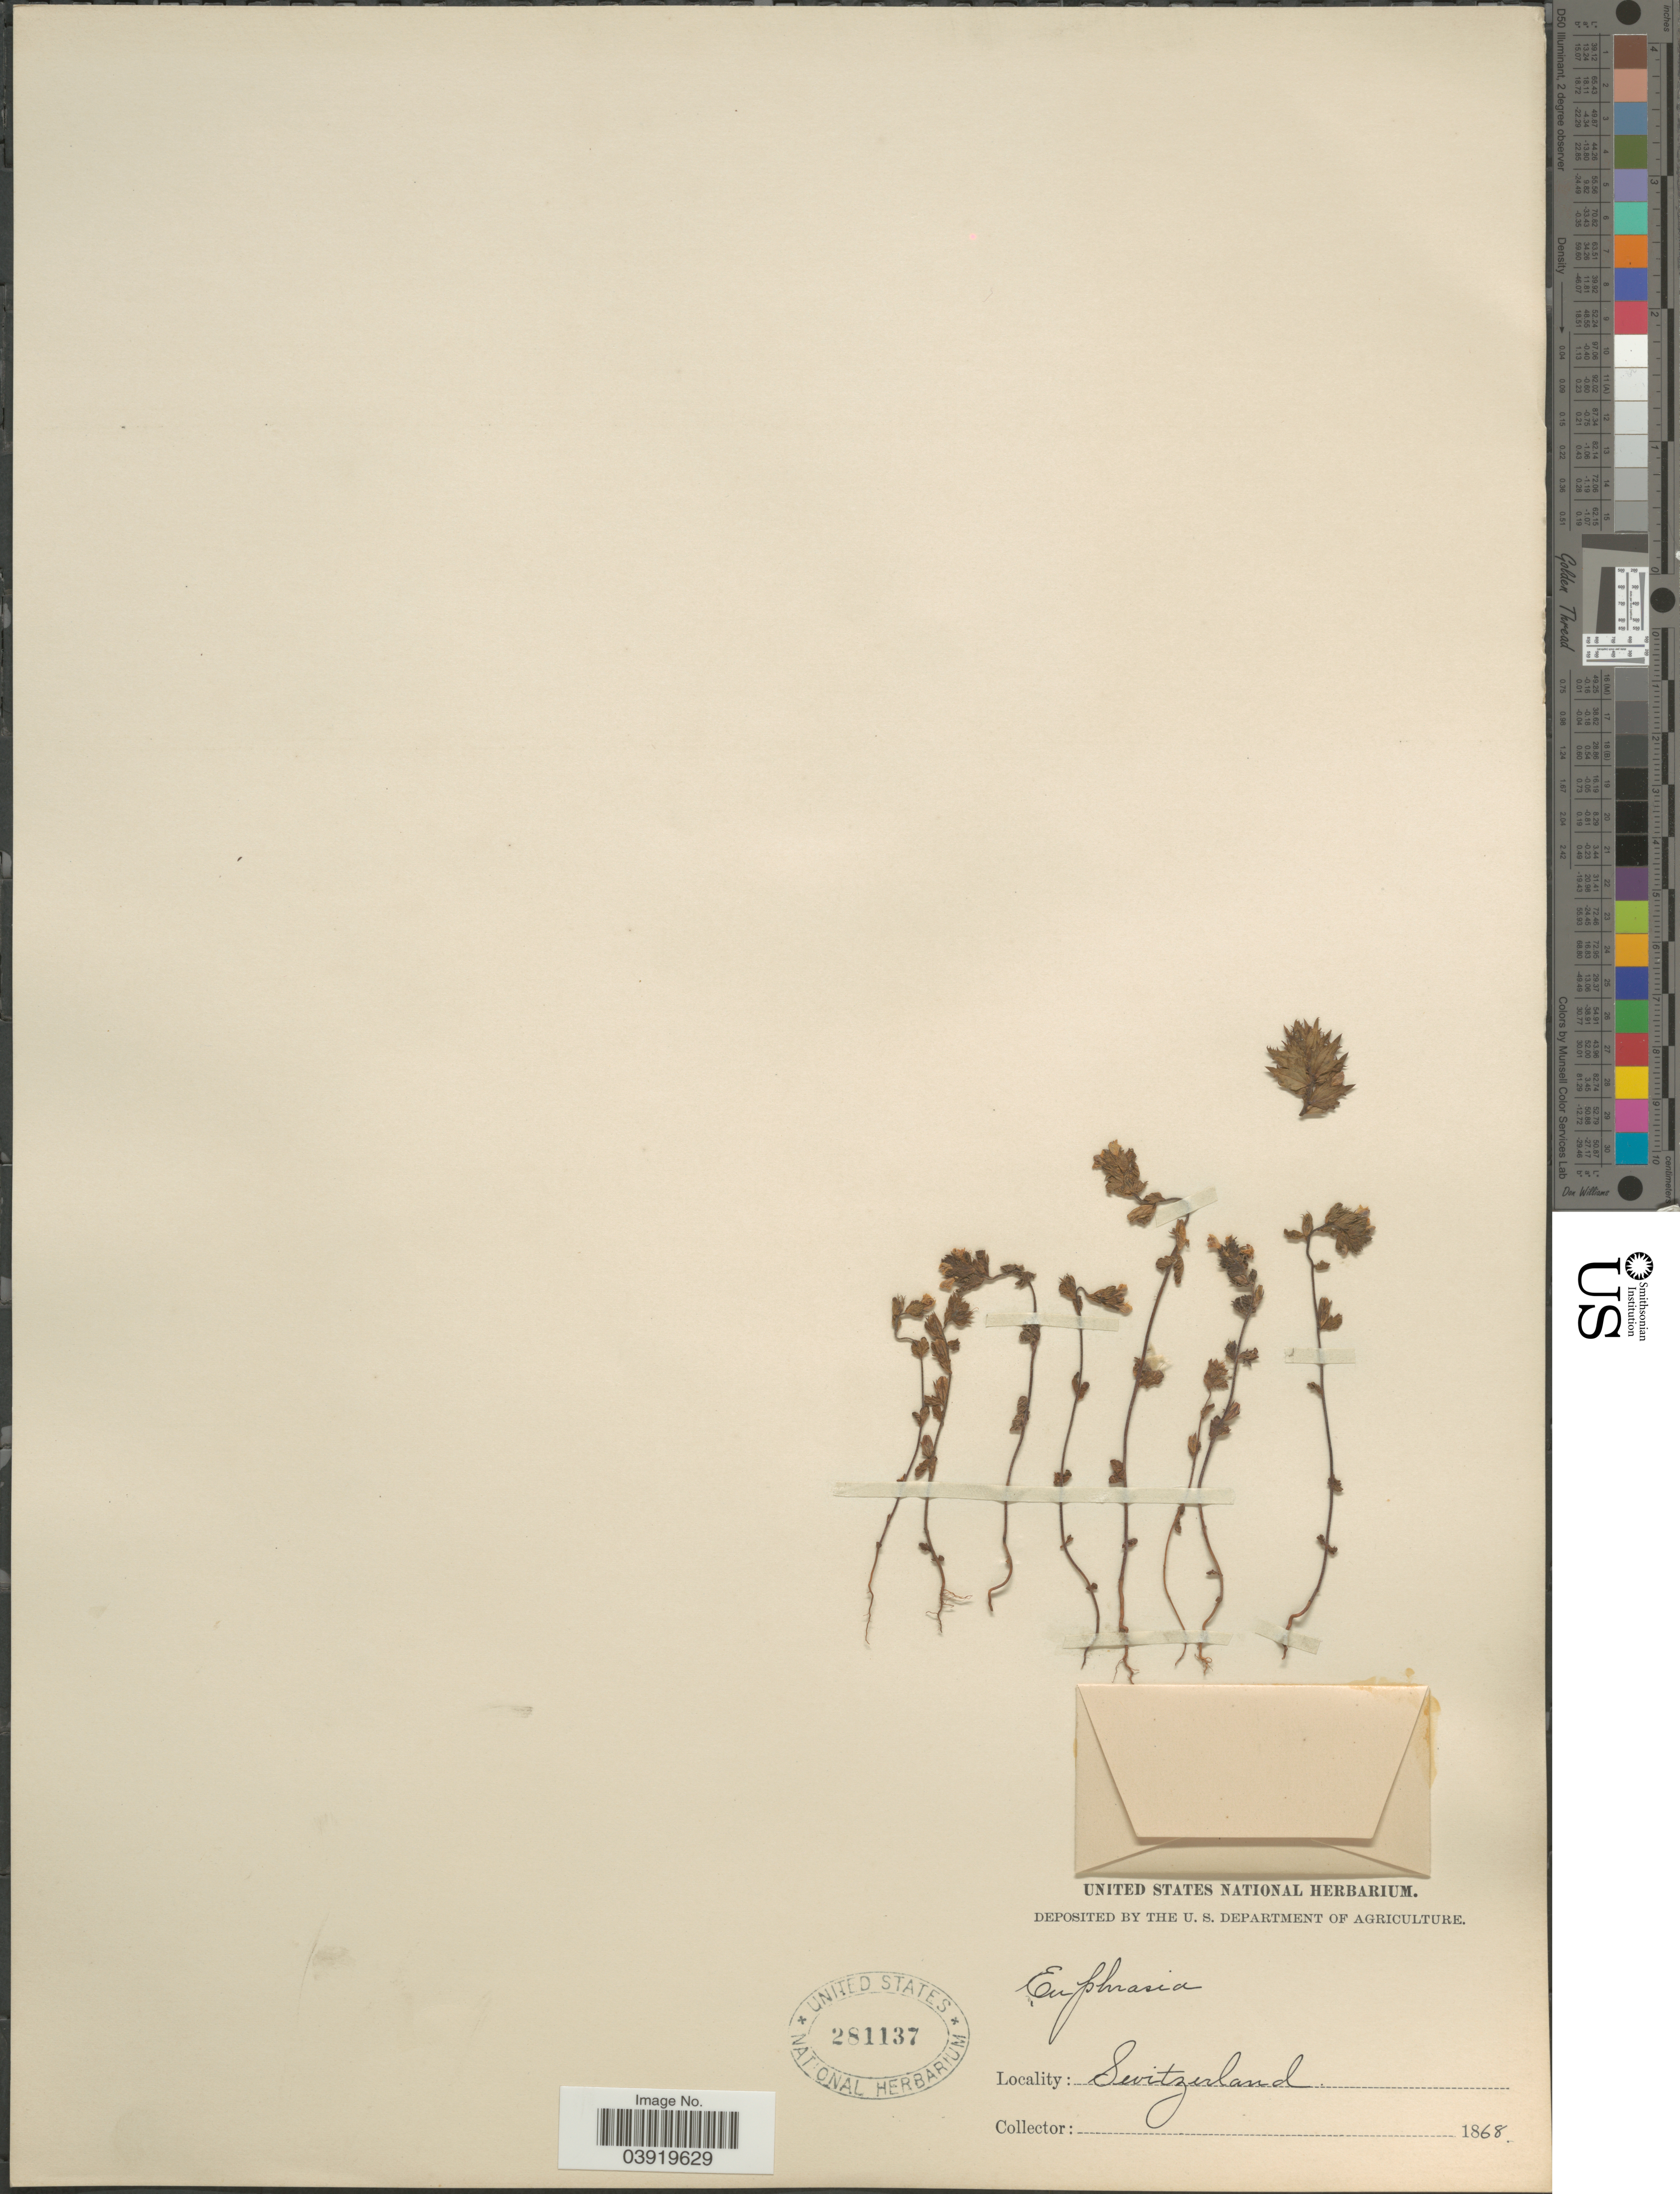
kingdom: Plantae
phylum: Tracheophyta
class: Magnoliopsida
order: Lamiales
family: Orobanchaceae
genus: Euphrasia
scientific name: Euphrasia sp.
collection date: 1868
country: Switzerland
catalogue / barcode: US 281137